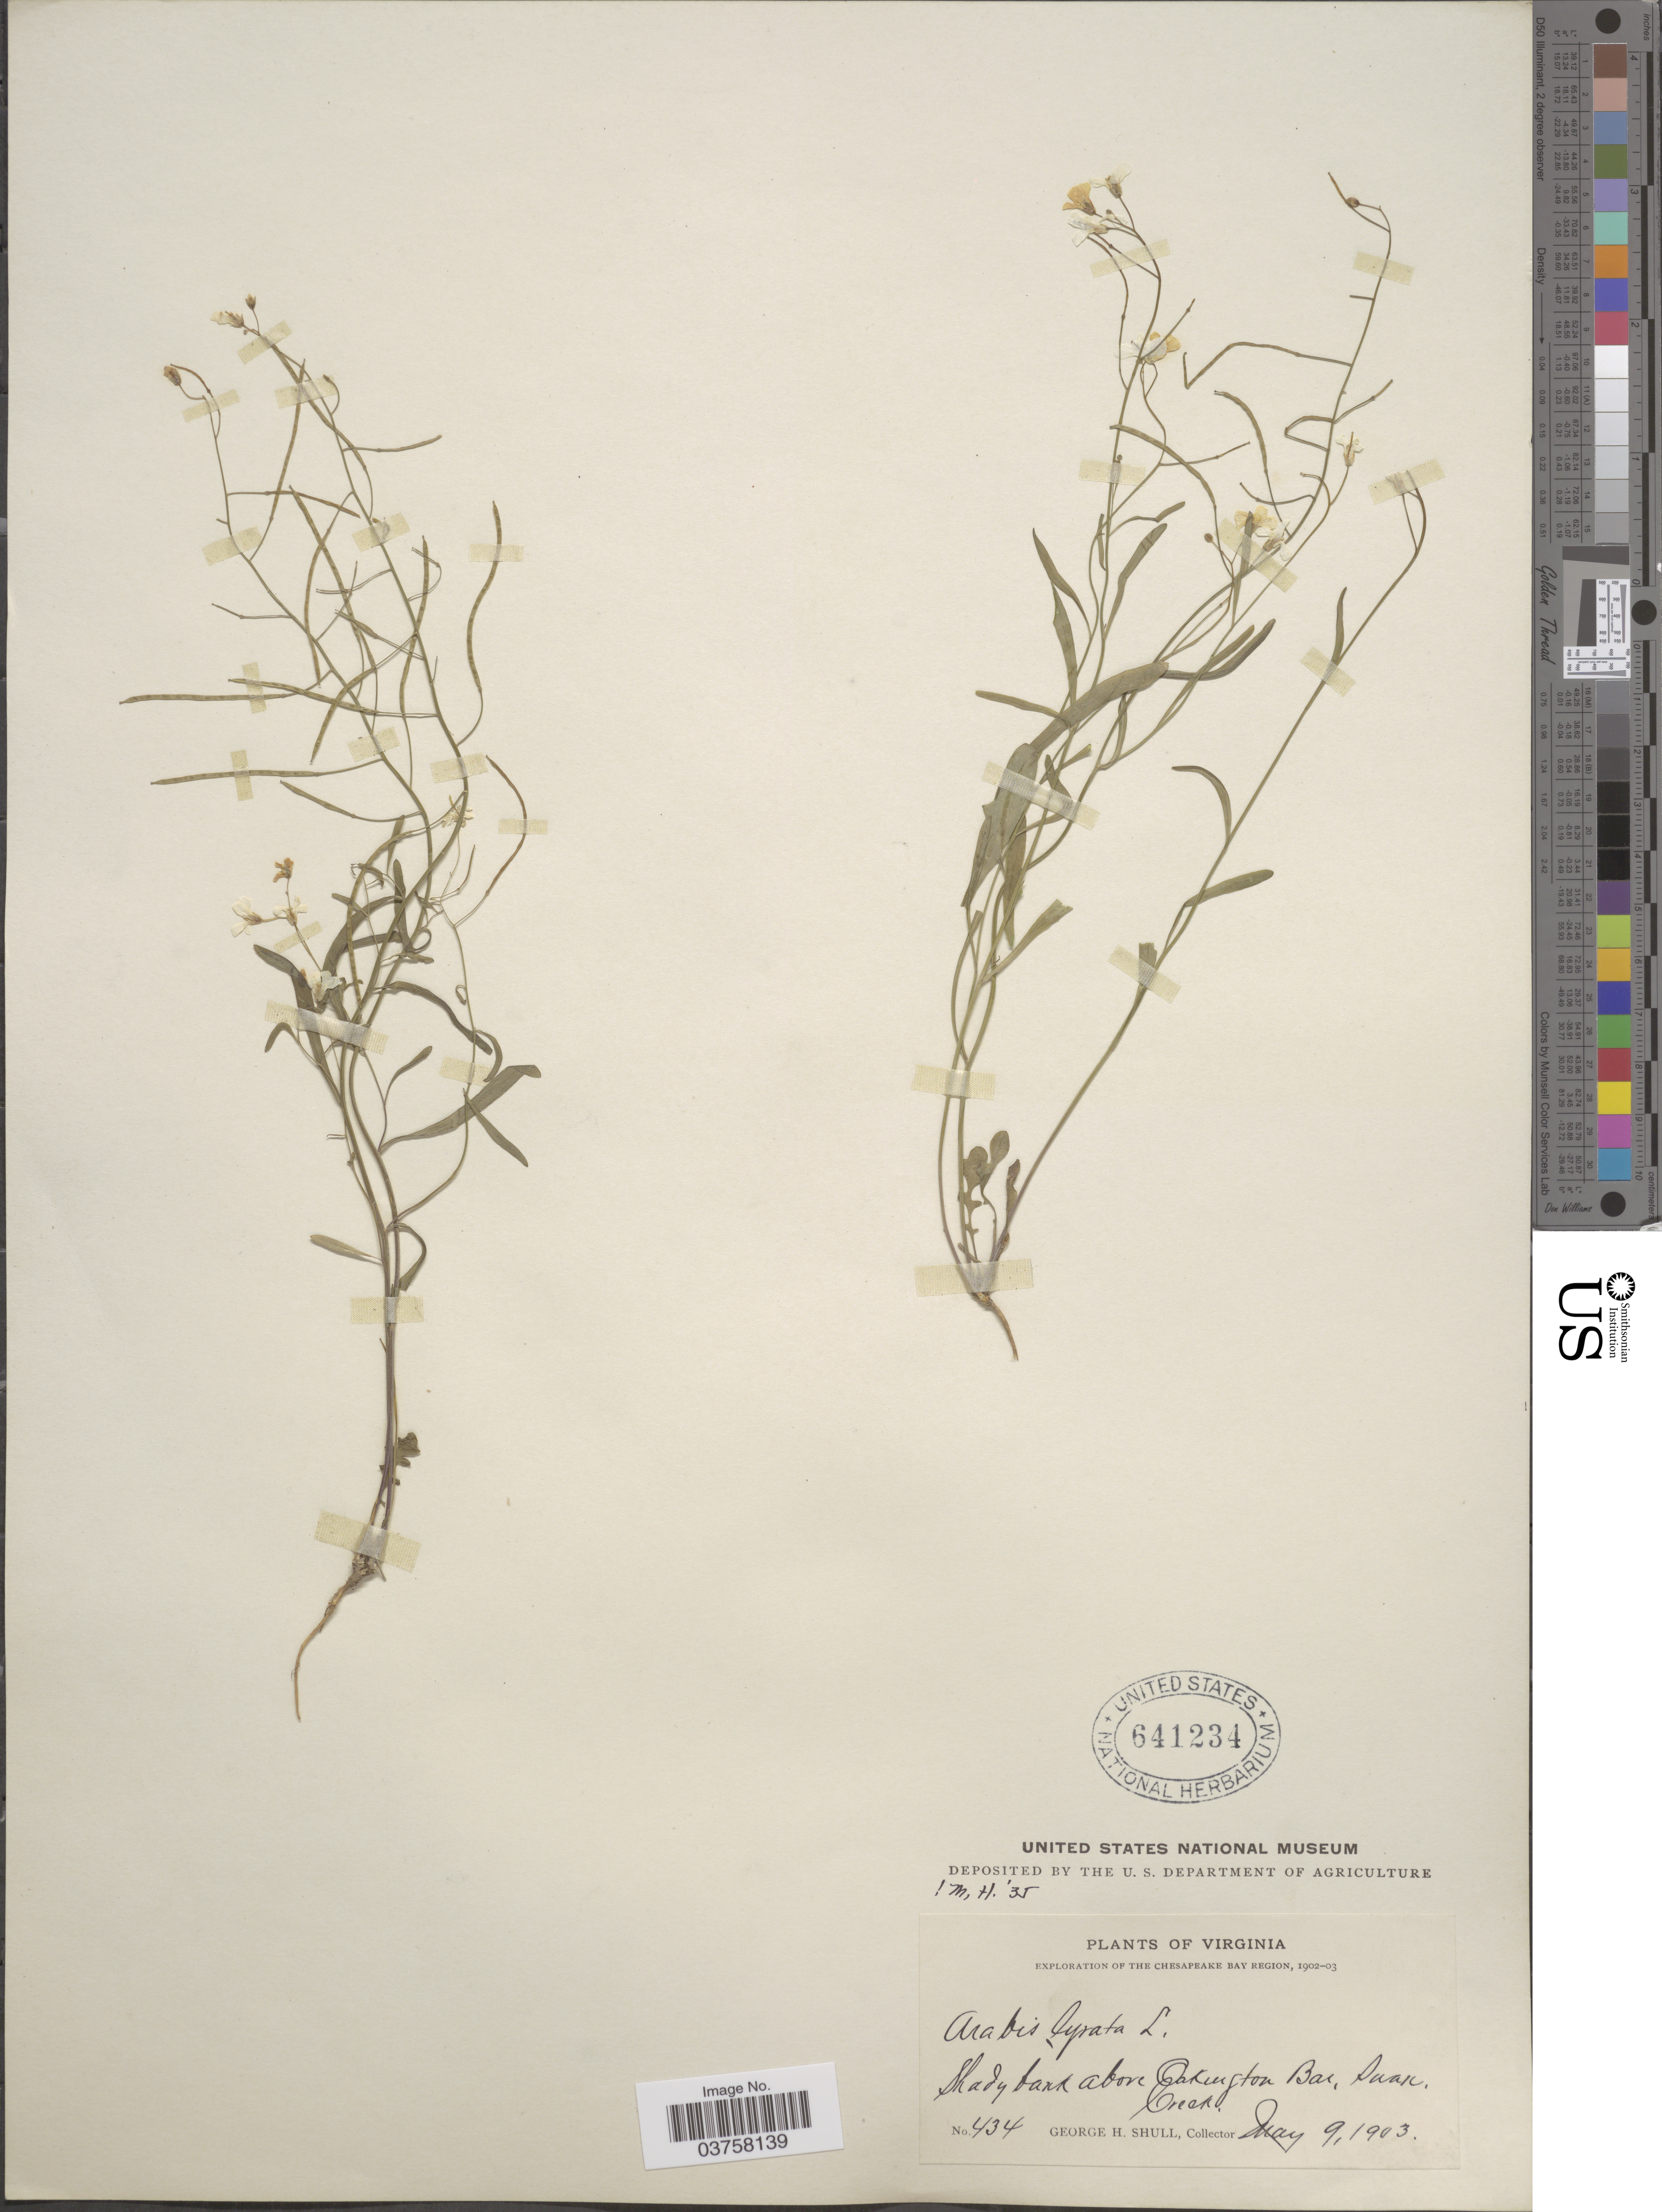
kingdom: Plantae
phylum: Tracheophyta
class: Magnoliopsida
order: Brassicales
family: Brassicaceae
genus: Arabis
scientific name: Arabis lyrata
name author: L.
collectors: G. H. Shull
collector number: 434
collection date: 1903-05-09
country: United States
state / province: Virginia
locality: The Chesapeake Bay Region. Shady bank above Oakington Bar, Swan Creek.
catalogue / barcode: US 641234